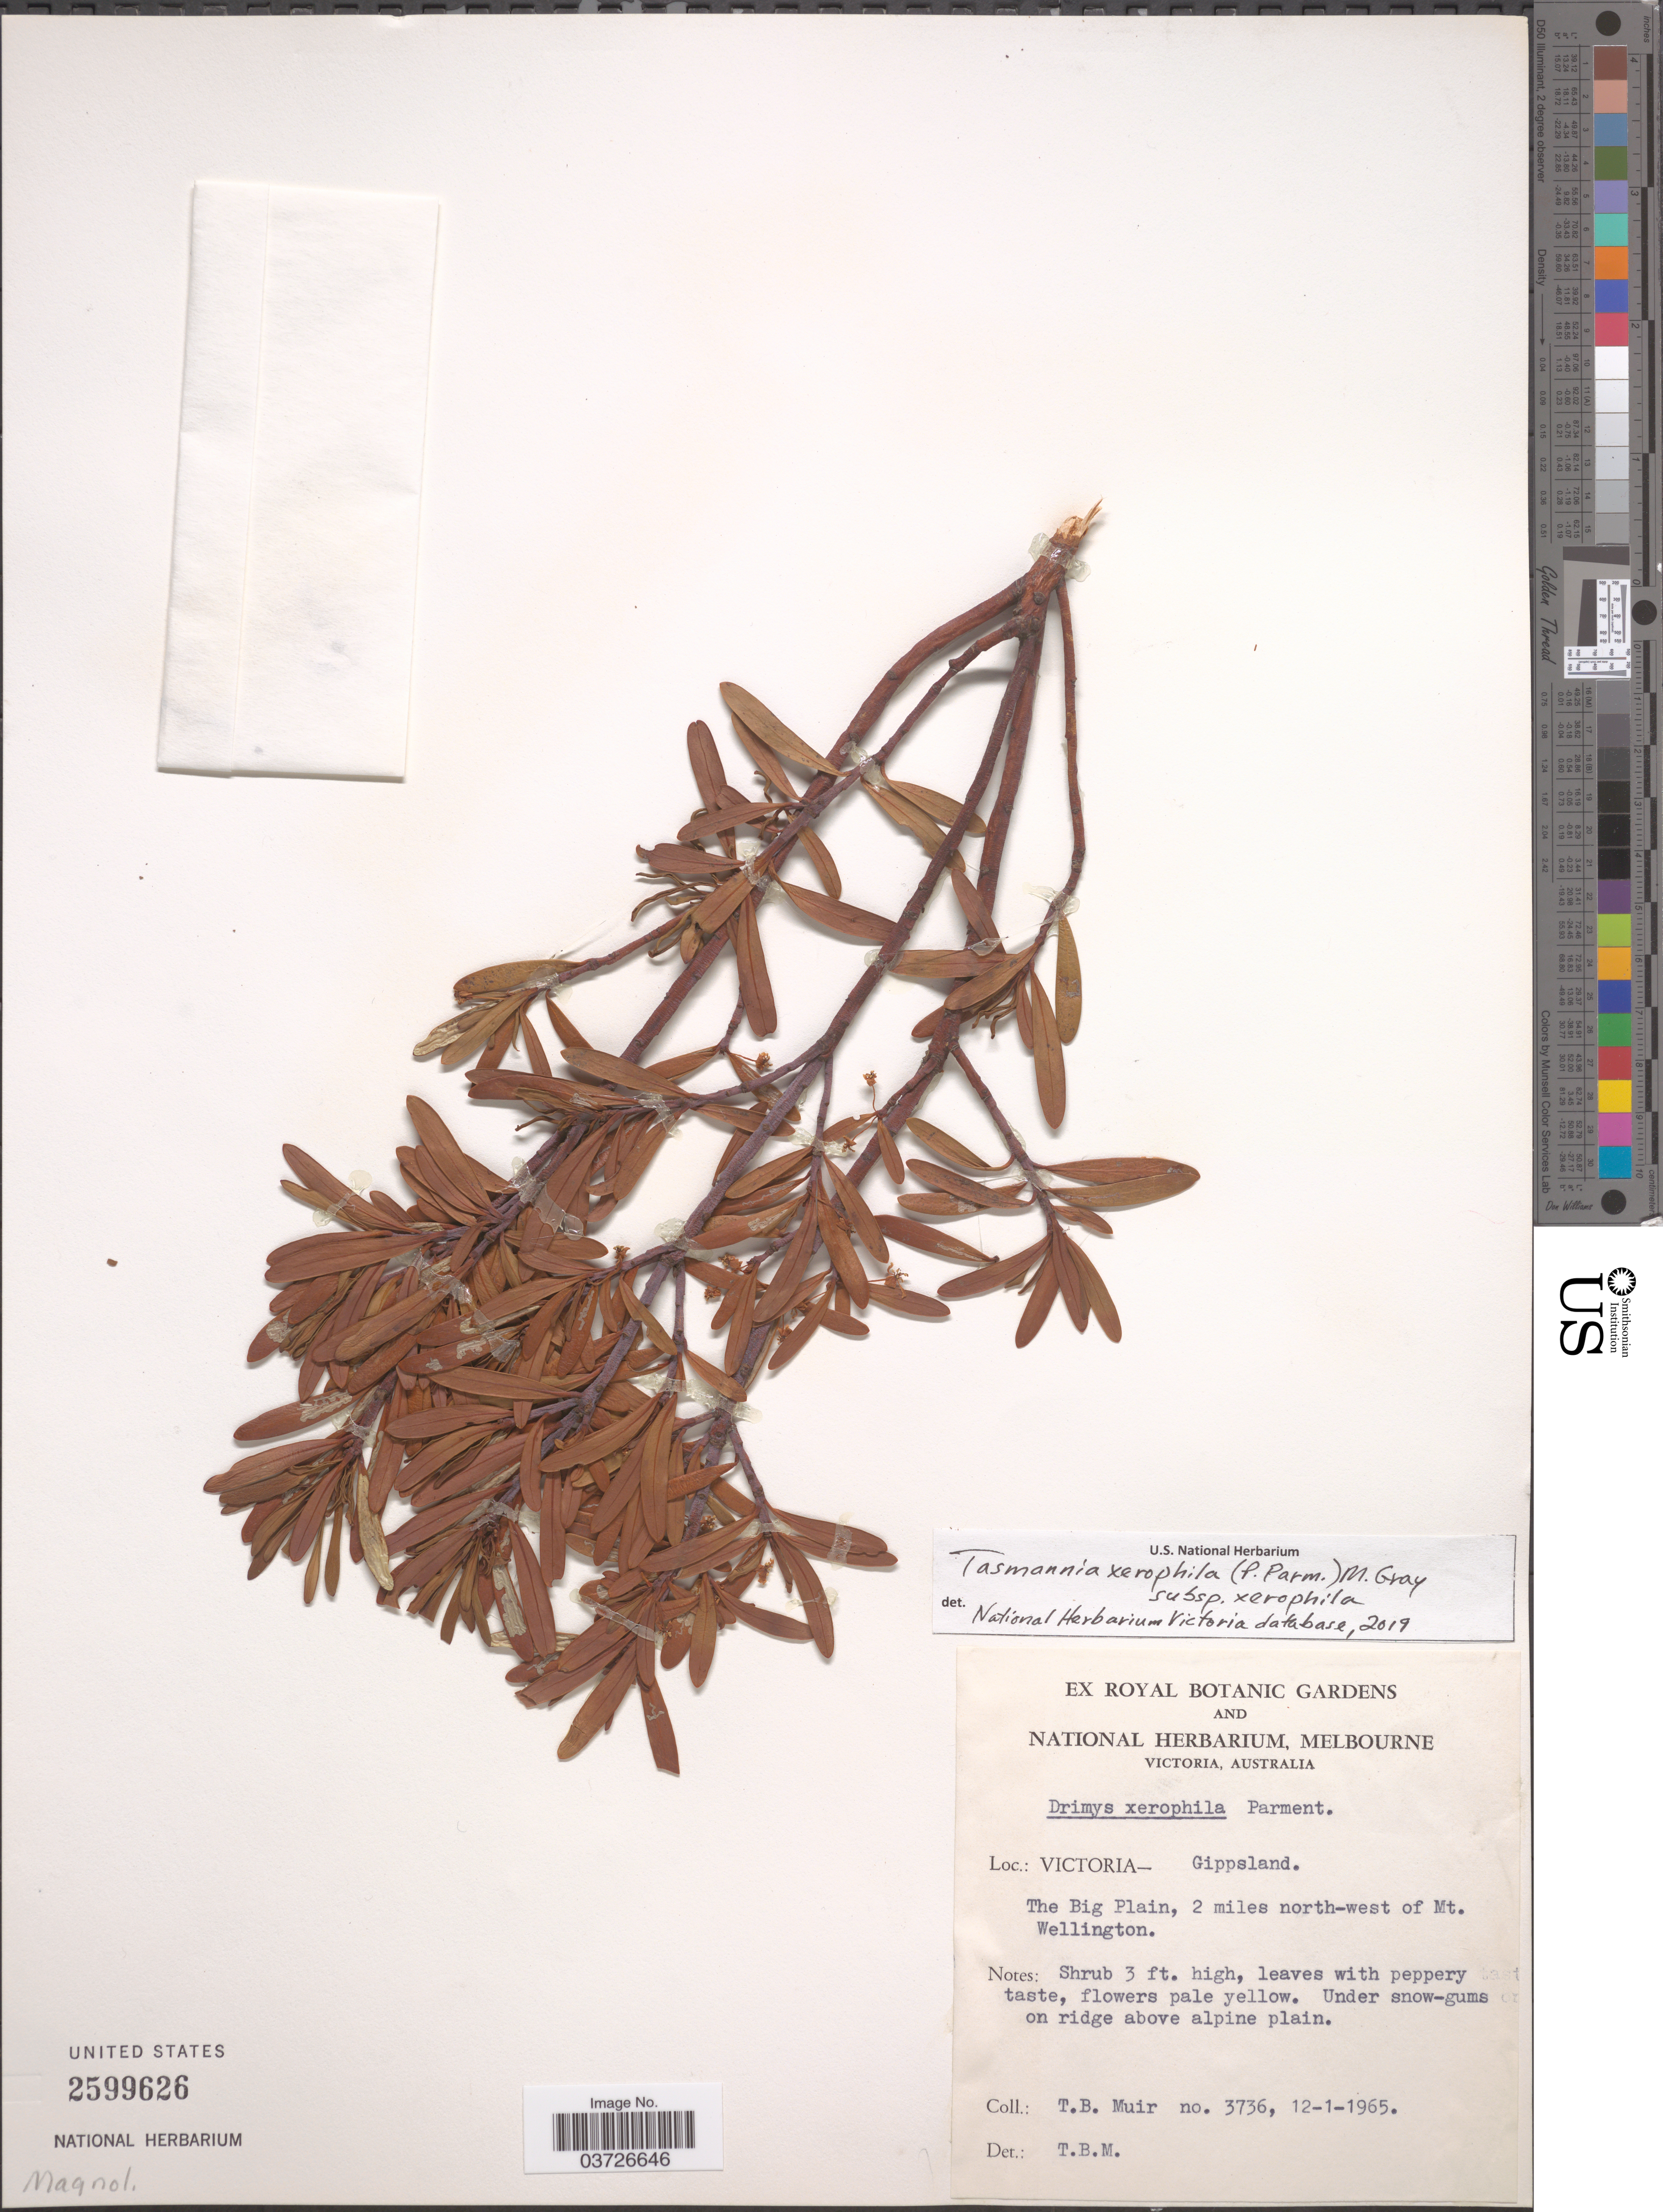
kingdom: Plantae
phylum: Tracheophyta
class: Magnoliopsida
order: Canellales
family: Winteraceae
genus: Tasmannia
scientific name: Tasmannia xerophila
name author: (P. Parm.) M. Gray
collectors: T. Muir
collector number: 3736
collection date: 1965-01-12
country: Australia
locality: Victoria - Gippsland. The Big Plain, 2 miles north-west of Mt. Wellington.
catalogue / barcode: US 2599626